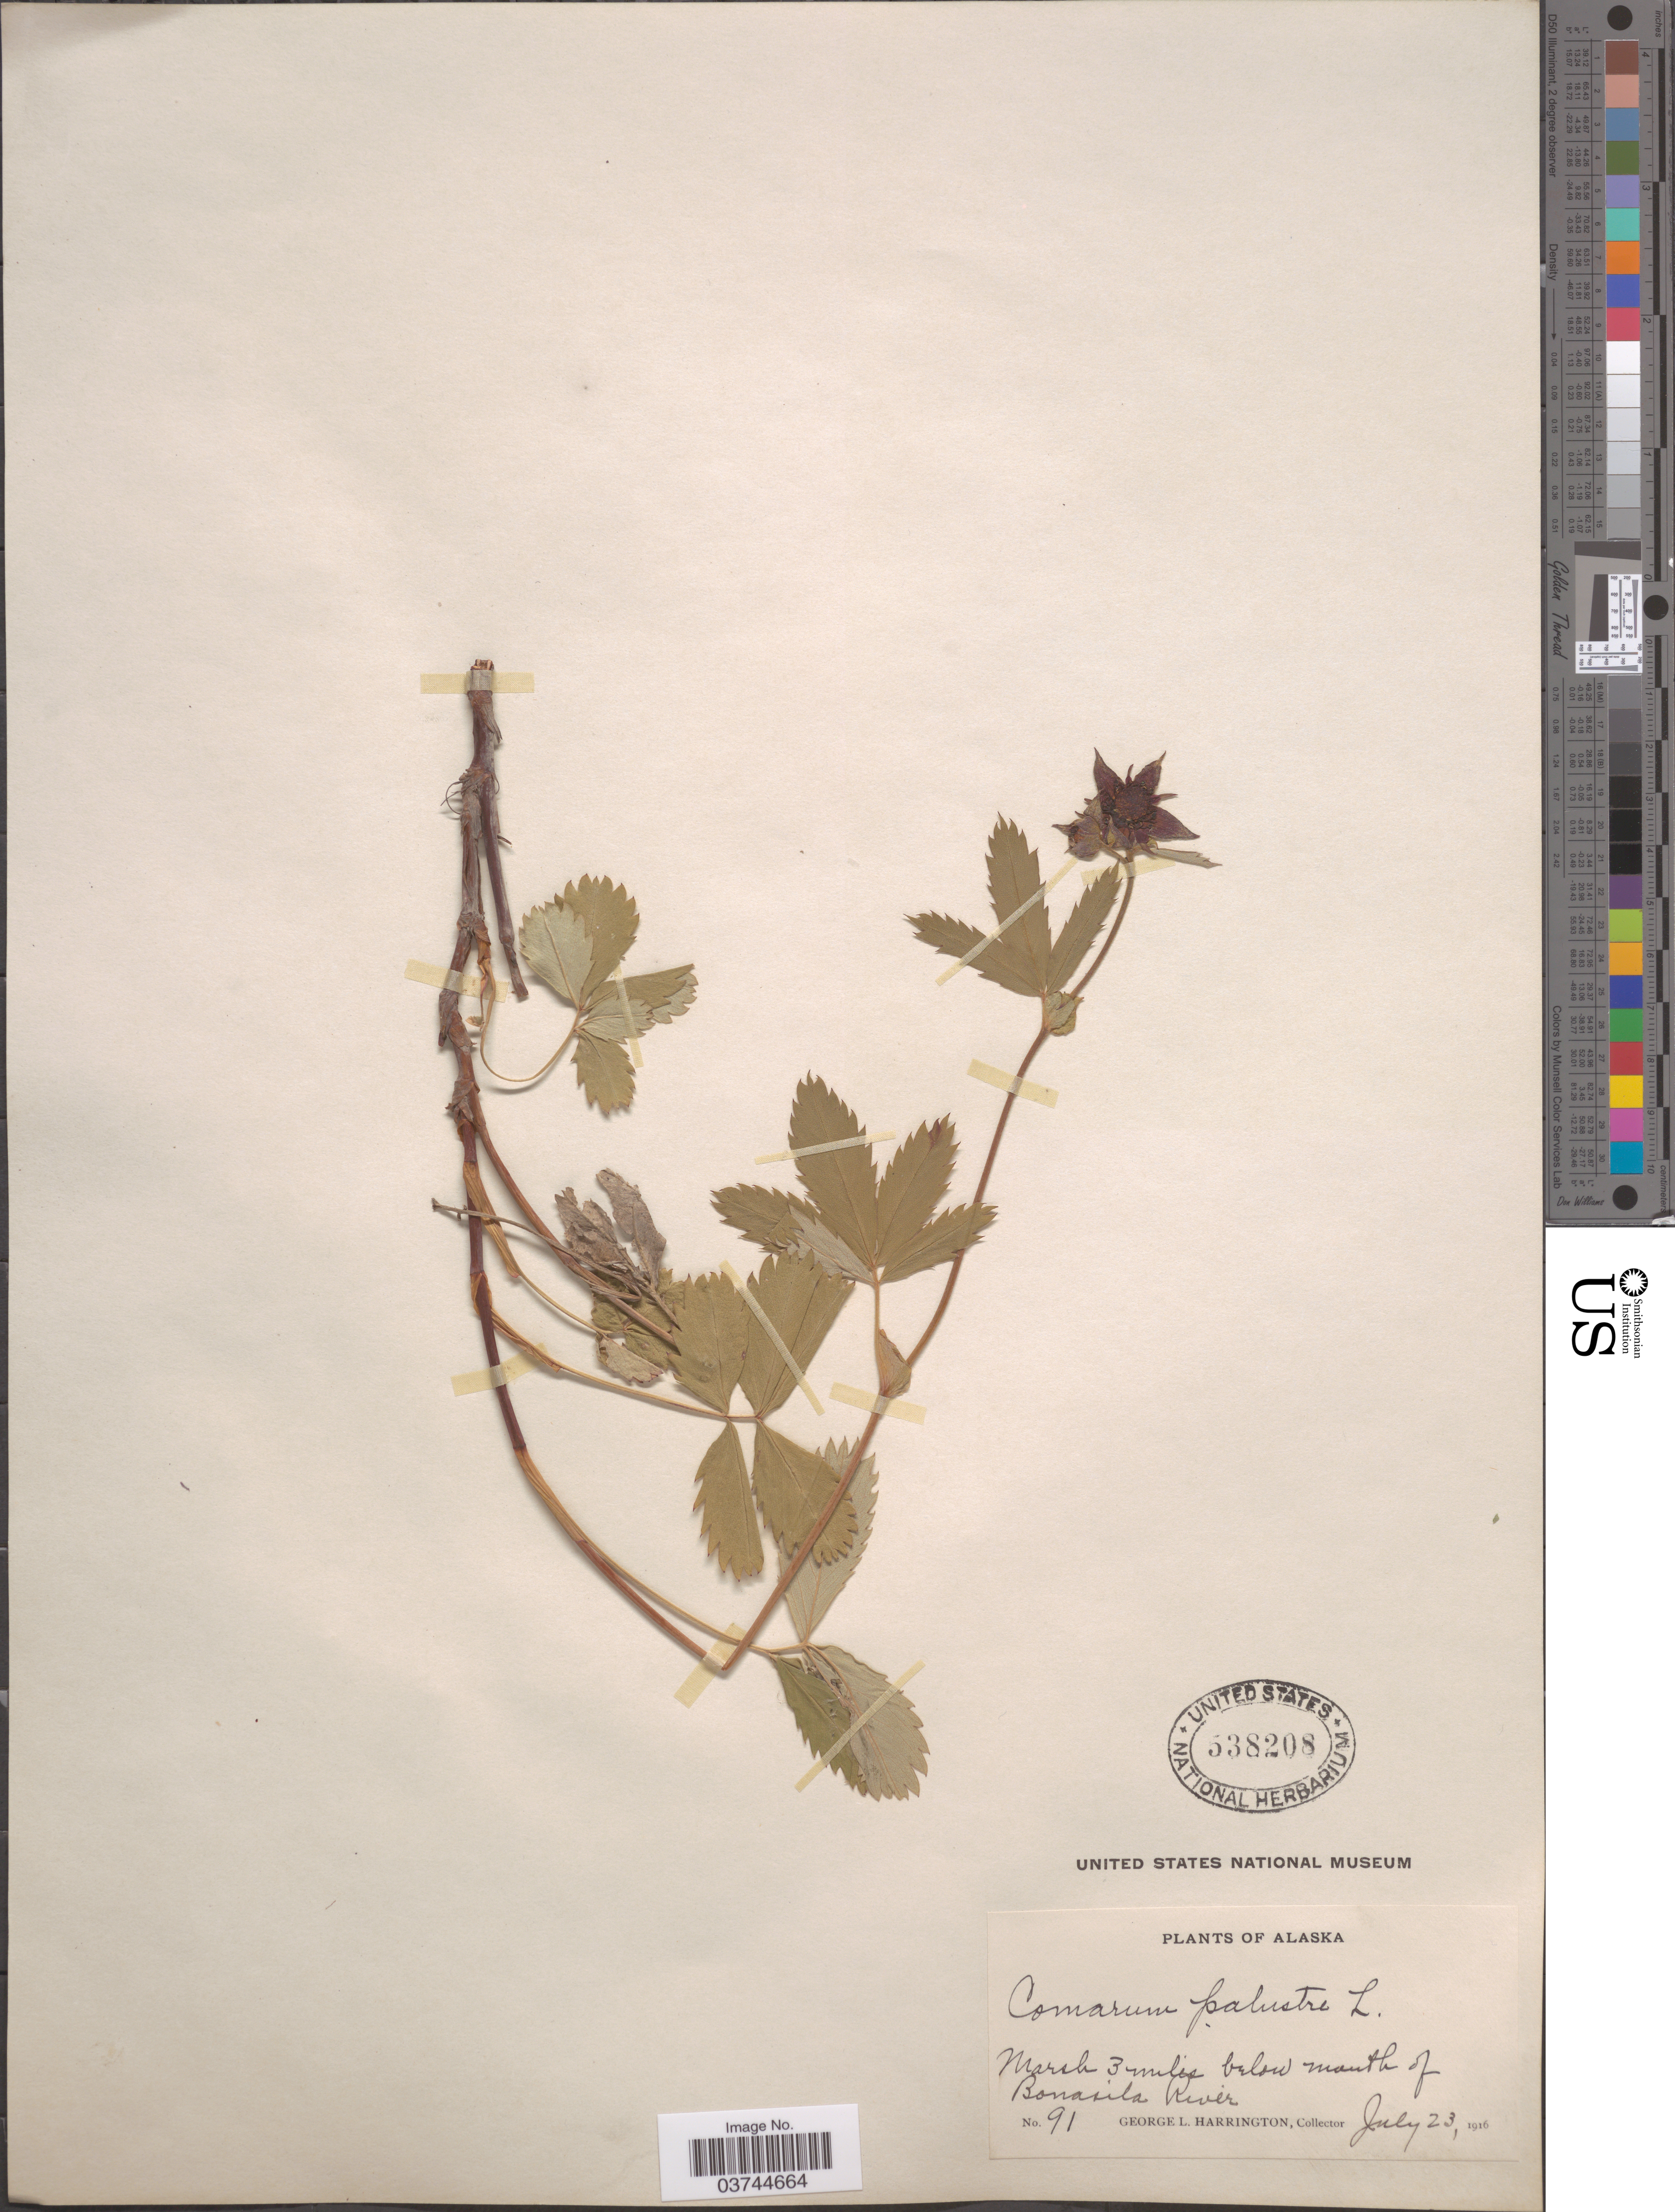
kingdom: Plantae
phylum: Tracheophyta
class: Magnoliopsida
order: Rosales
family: Rosaceae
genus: Comarum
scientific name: Comarum palustre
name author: L.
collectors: G. Harrington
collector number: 91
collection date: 1916-07-23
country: United States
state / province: Alaska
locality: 3 miles below mouth of Bonasita River.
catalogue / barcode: US 538208